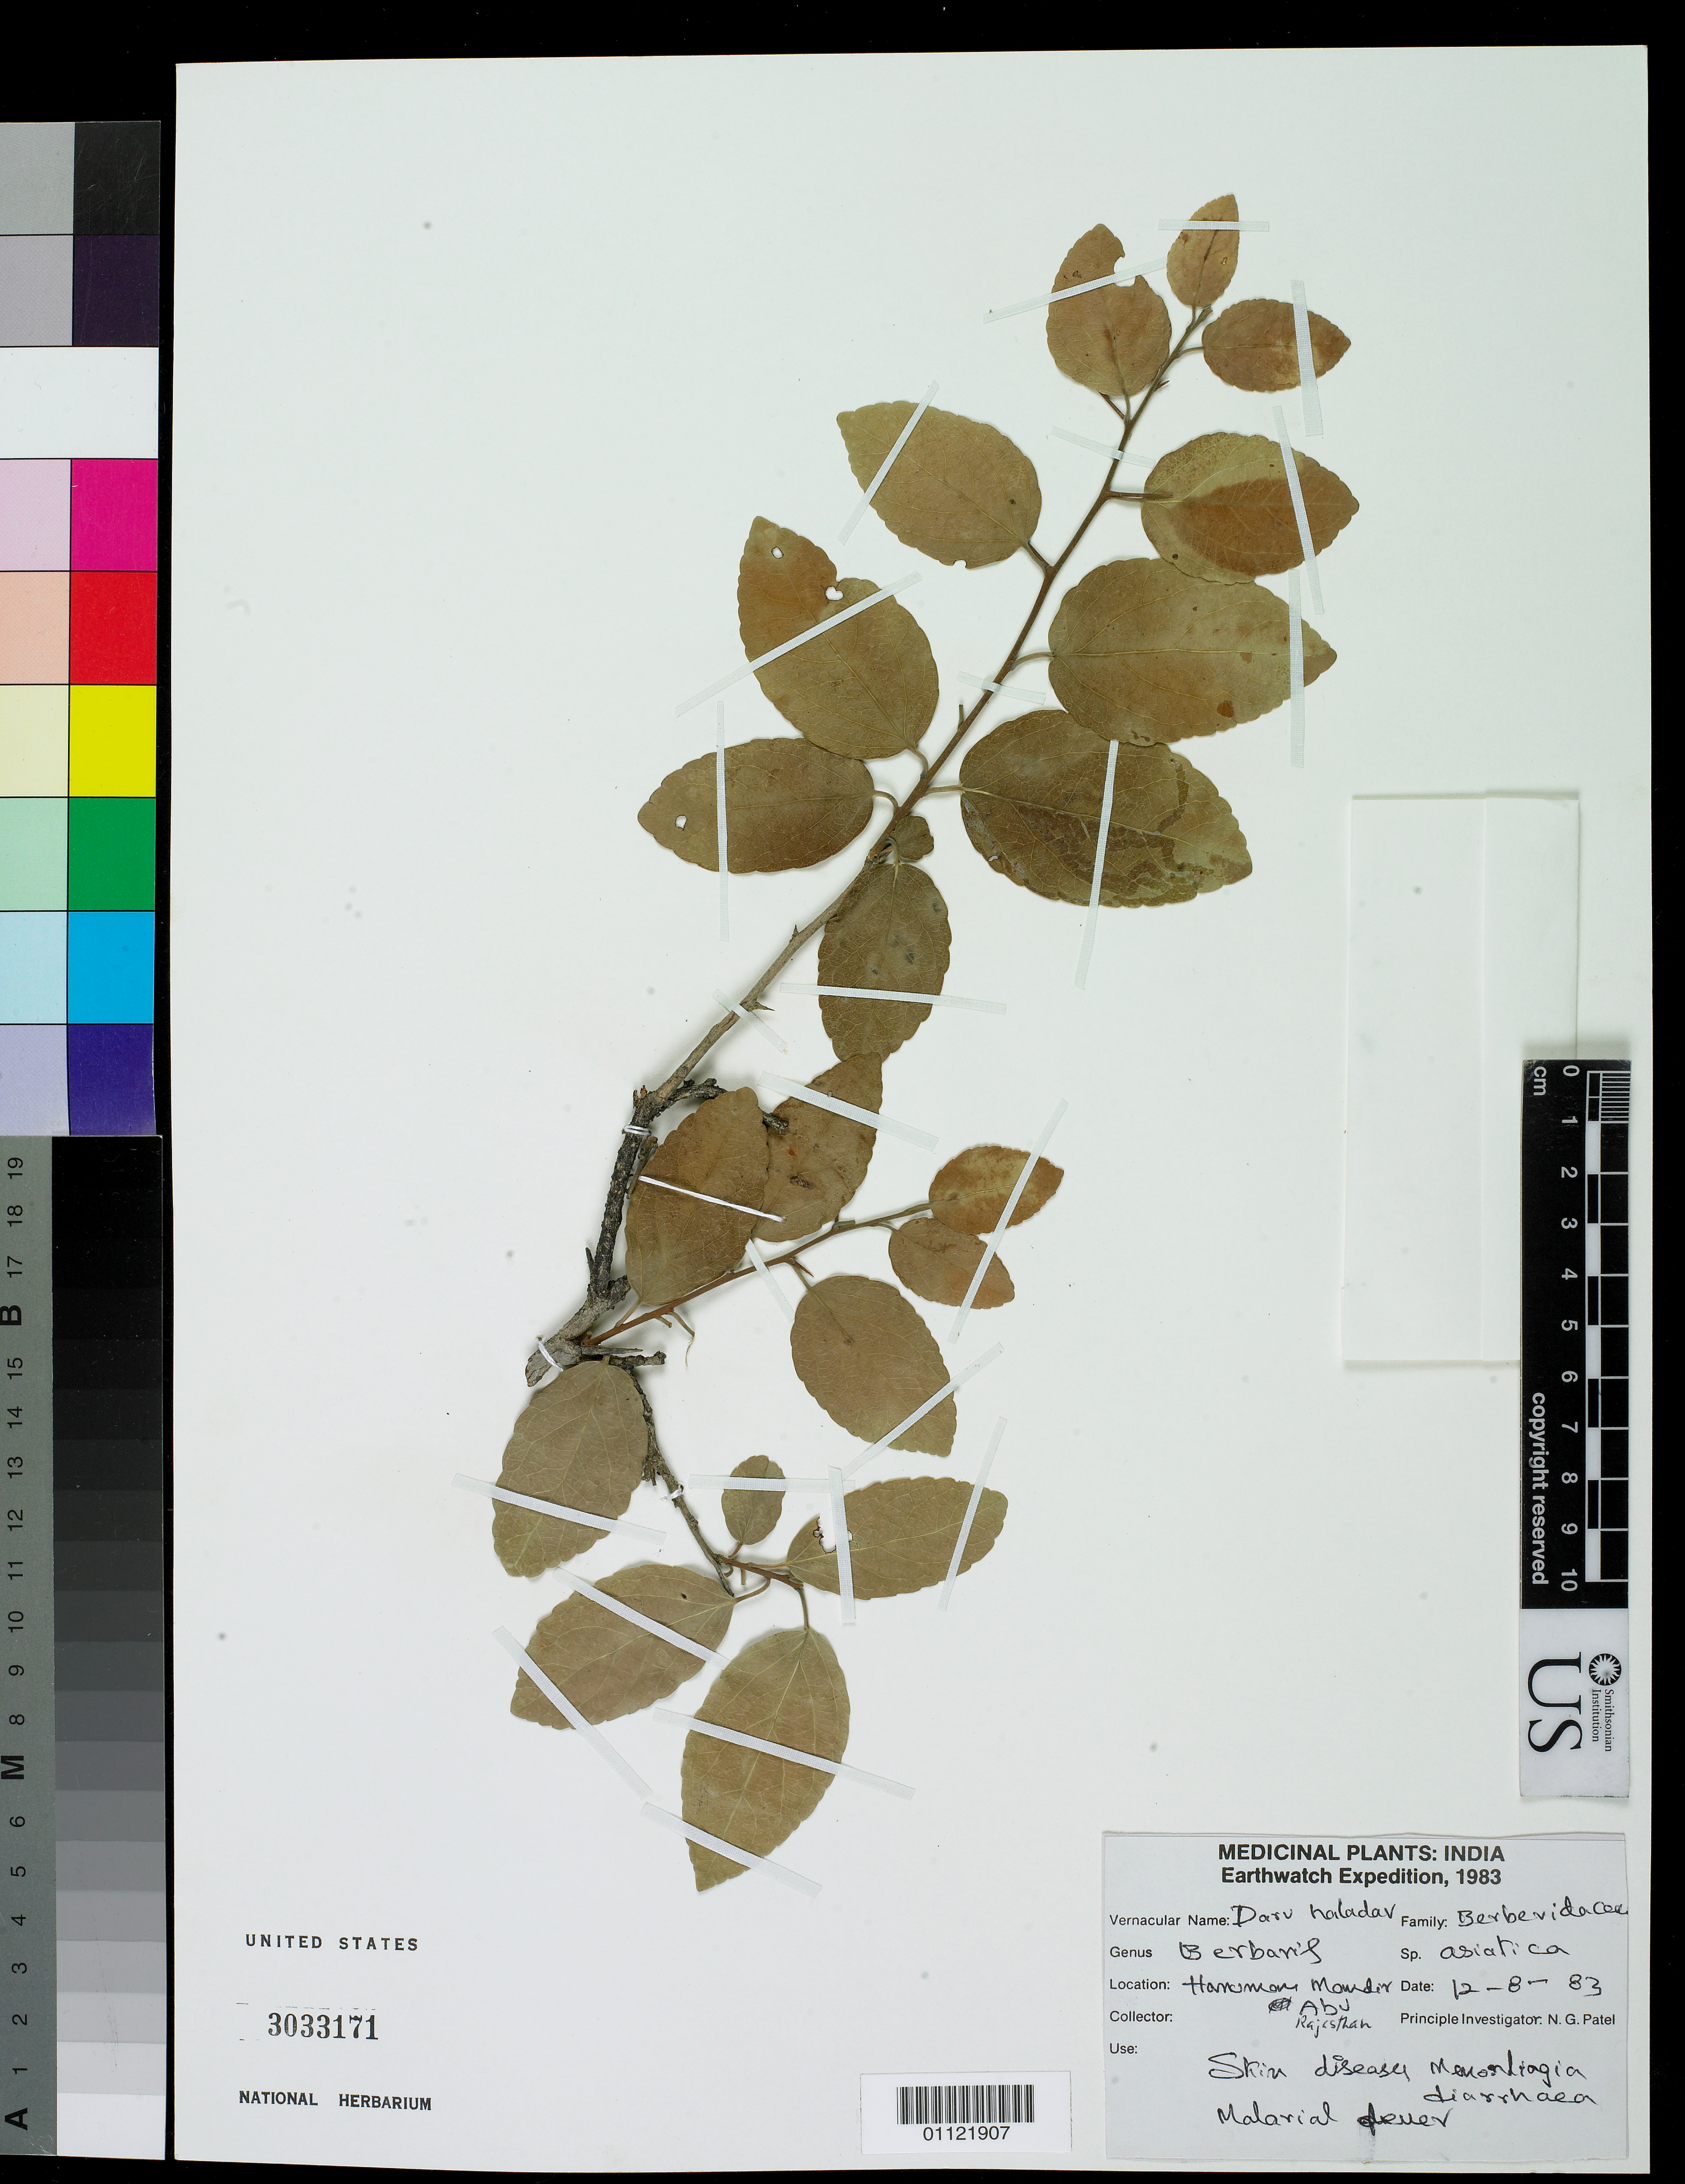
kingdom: Plantae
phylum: Tracheophyta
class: Magnoliopsida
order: Ranunculales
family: Berberidaceae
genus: Berberis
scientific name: Berberis asiatica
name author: Roxb. ex DC.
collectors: N. Patel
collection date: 1983-08-12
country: India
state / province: Rajasthan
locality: Hanumeori Moudir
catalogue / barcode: US 3033171